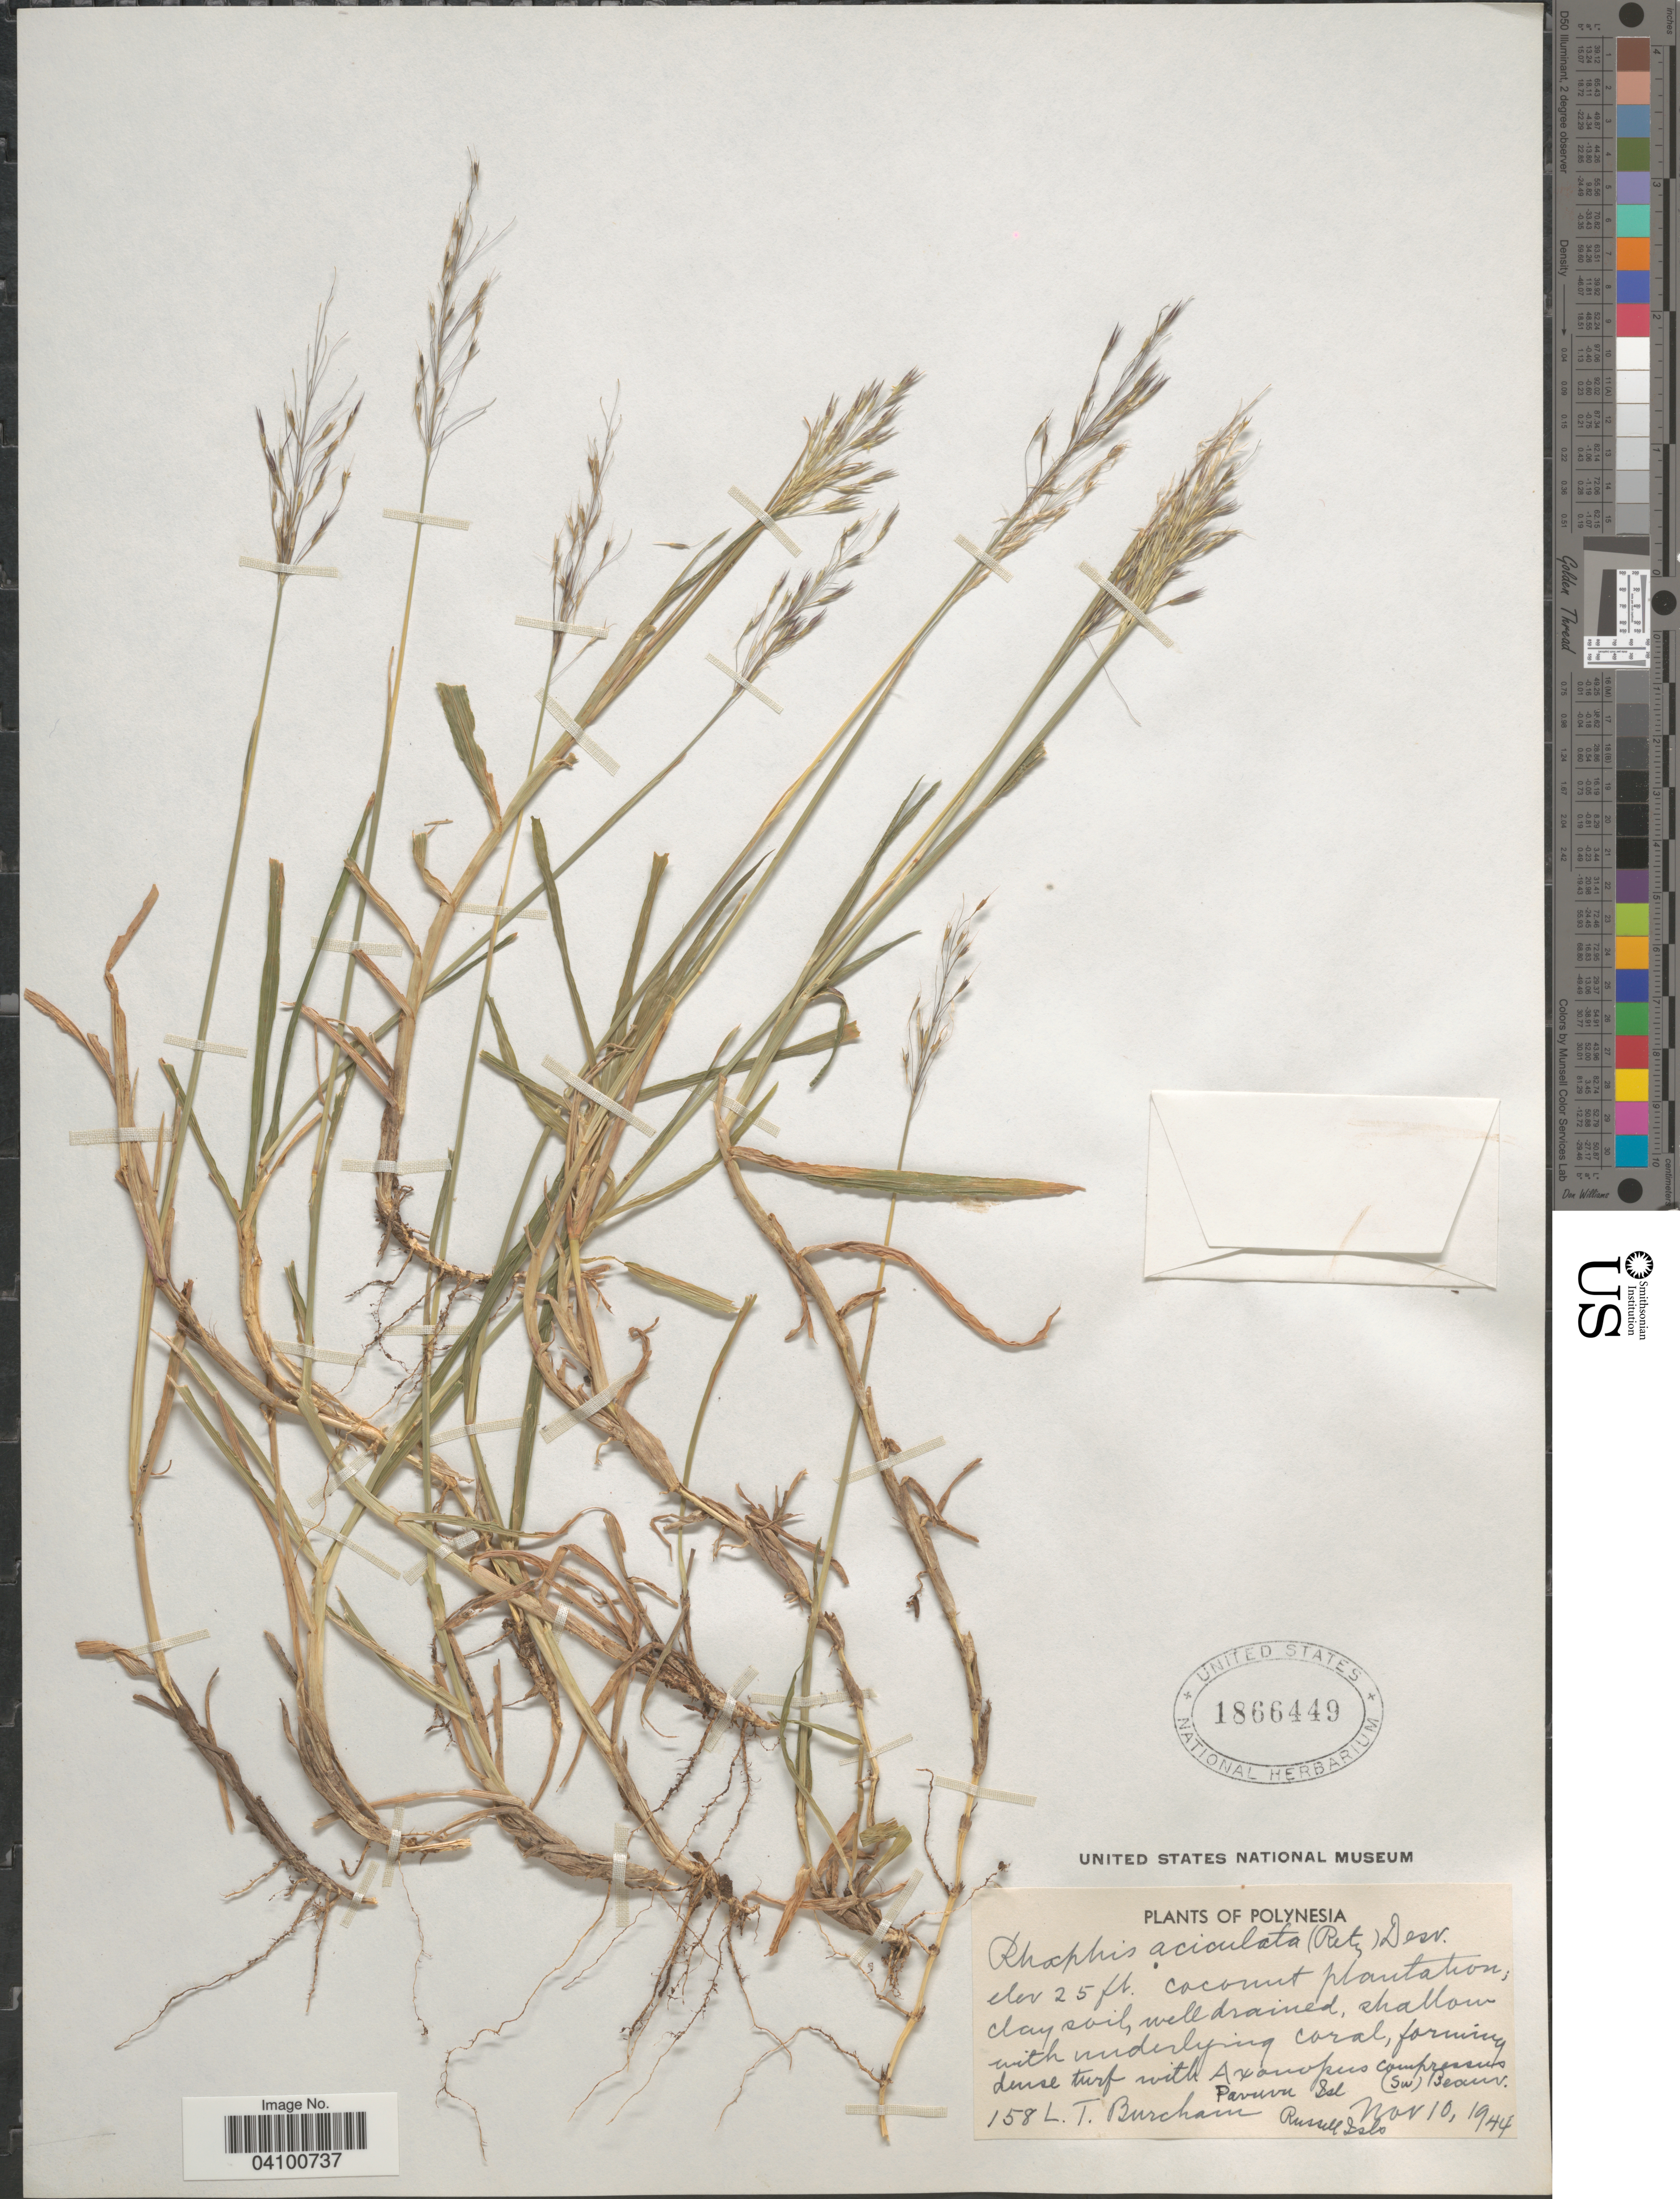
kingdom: Plantae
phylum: Tracheophyta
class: Liliopsida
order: Poales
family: Poaceae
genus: Chrysopogon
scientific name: Chrysopogon aciculatus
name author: (Retz.) Trin.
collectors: L. Burcham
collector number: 158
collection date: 1944-11-10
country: Solomon Islands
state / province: Solomon Islands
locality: Polynesia. Pavuvu Isl. Russell Isls.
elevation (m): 8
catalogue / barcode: US 1866449